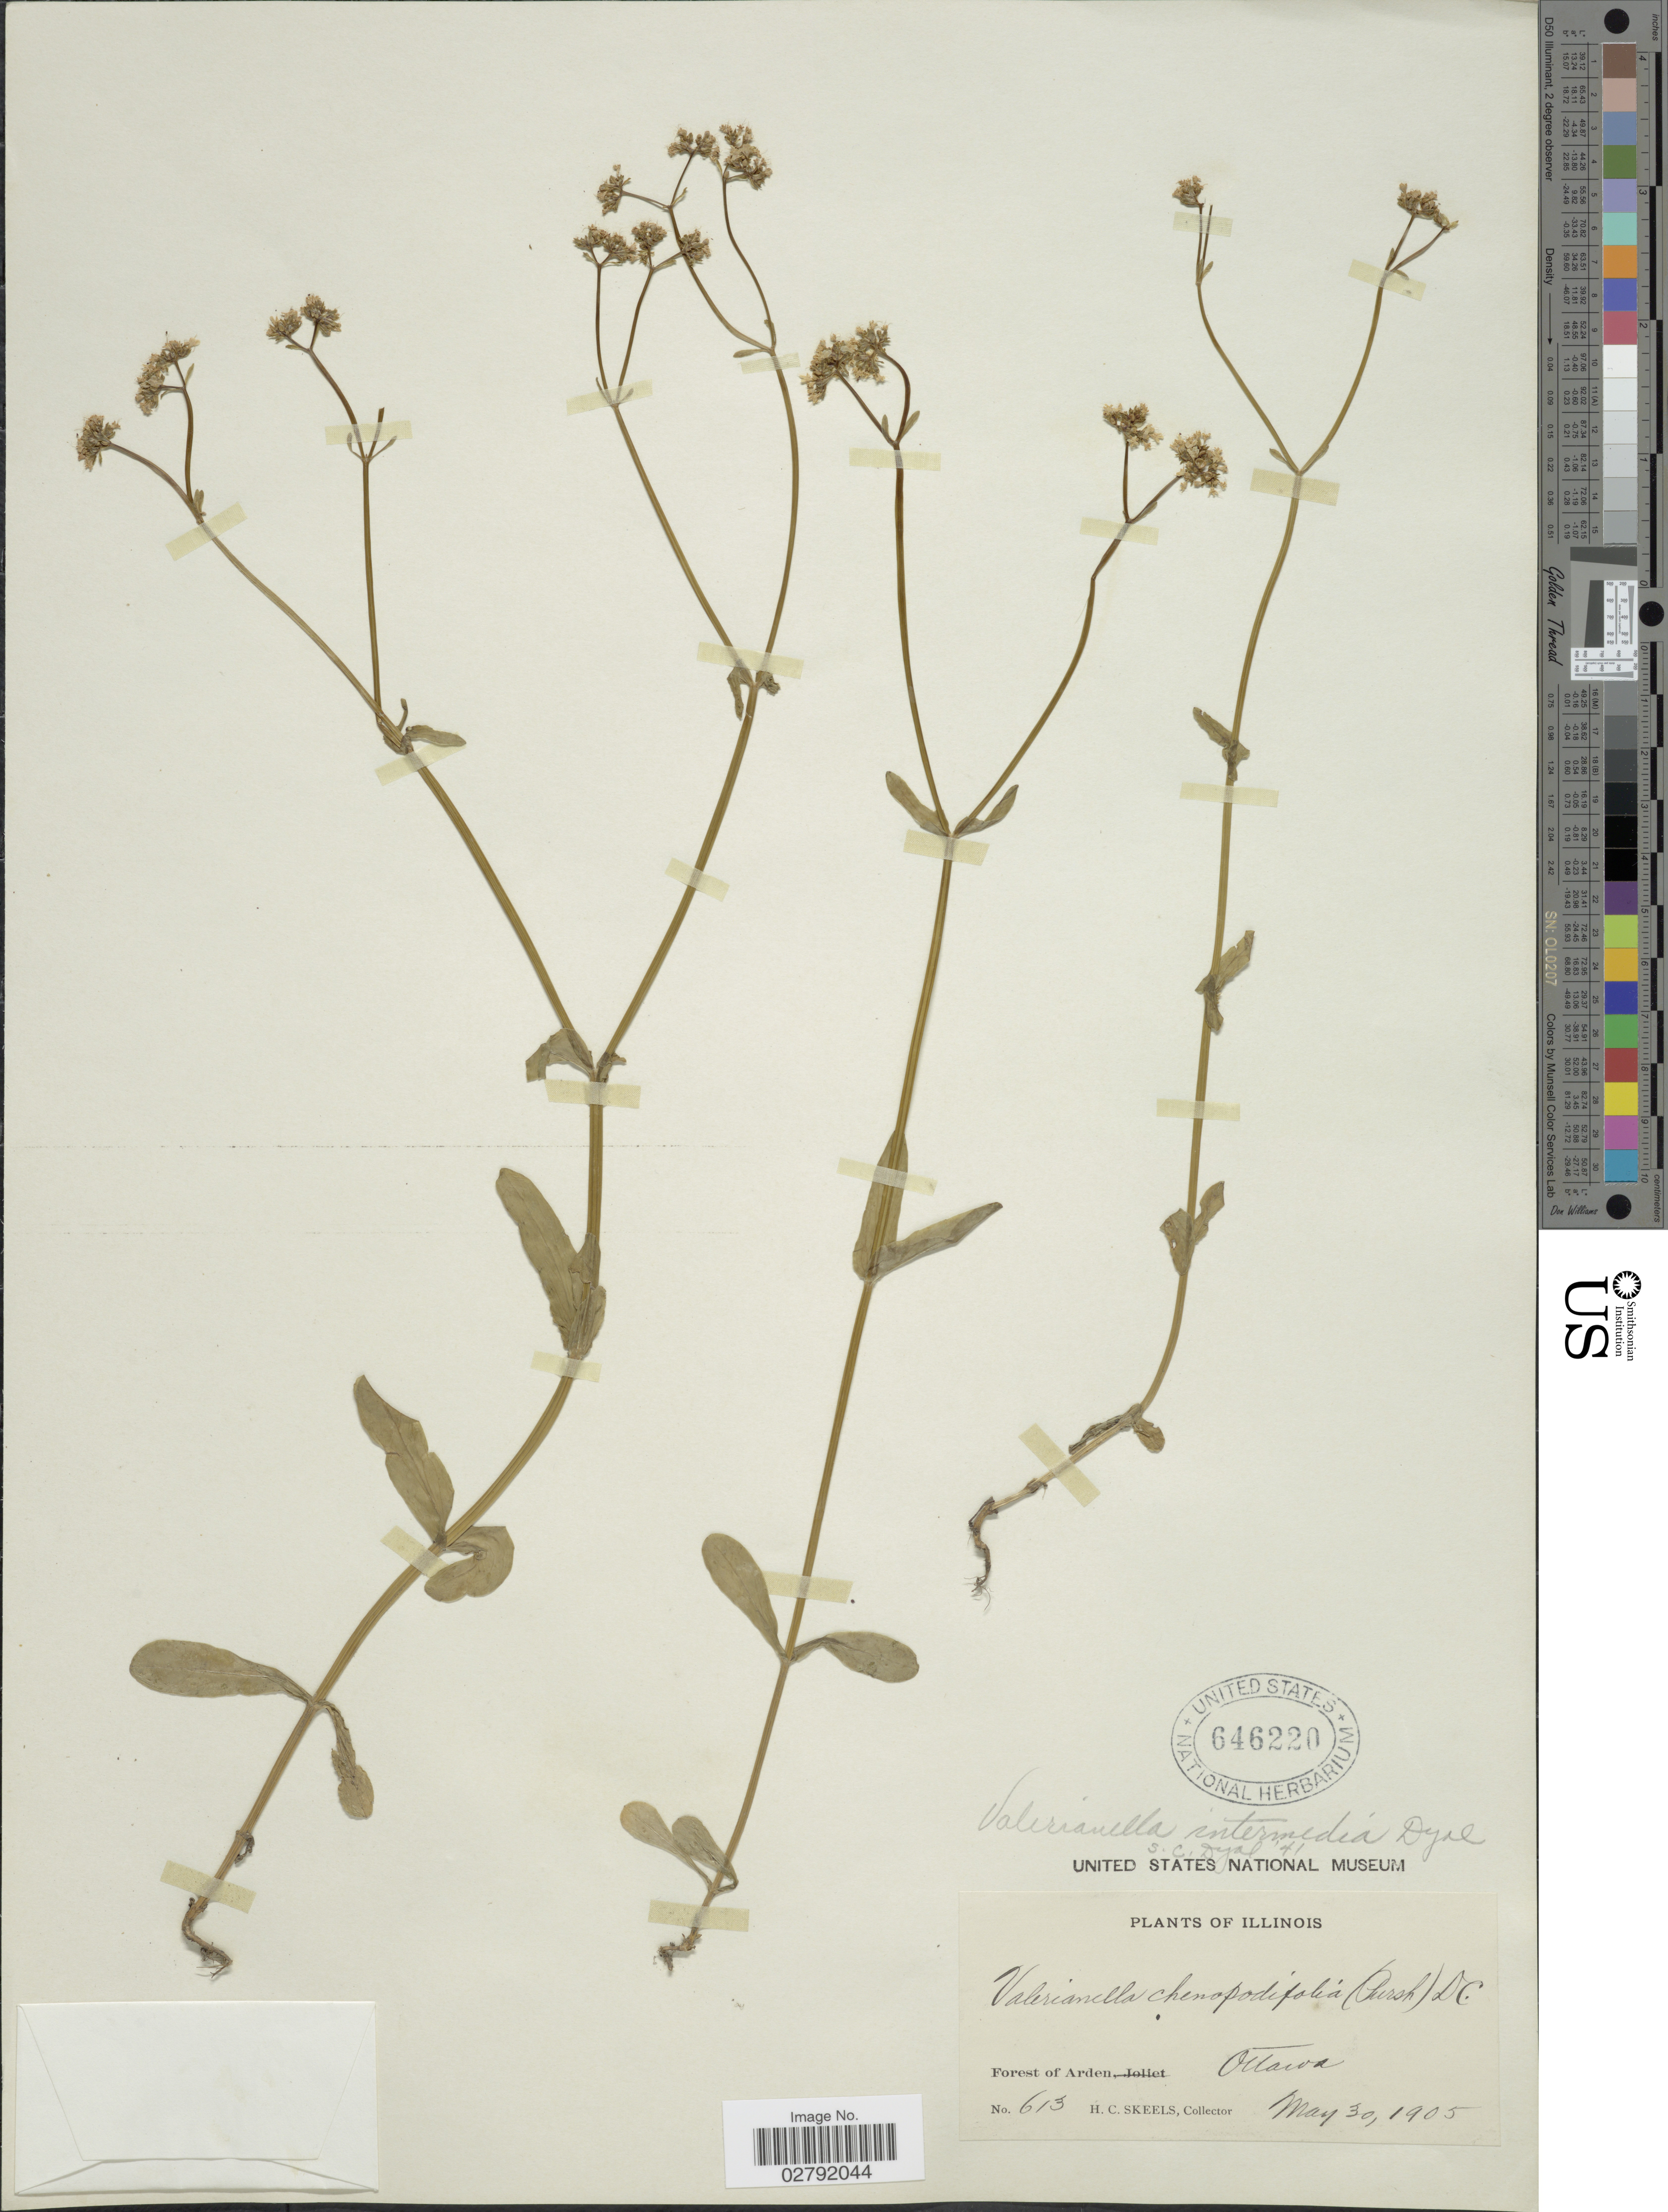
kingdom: Plantae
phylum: Tracheophyta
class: Magnoliopsida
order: Dipsacales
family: Caprifoliaceae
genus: Valerianella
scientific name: Valerianella intermedia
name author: Dyal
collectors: H. Skeels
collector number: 613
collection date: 1905-05-30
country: United States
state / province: Illinois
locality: Forest of Arden, Ottawa.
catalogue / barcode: US 646220